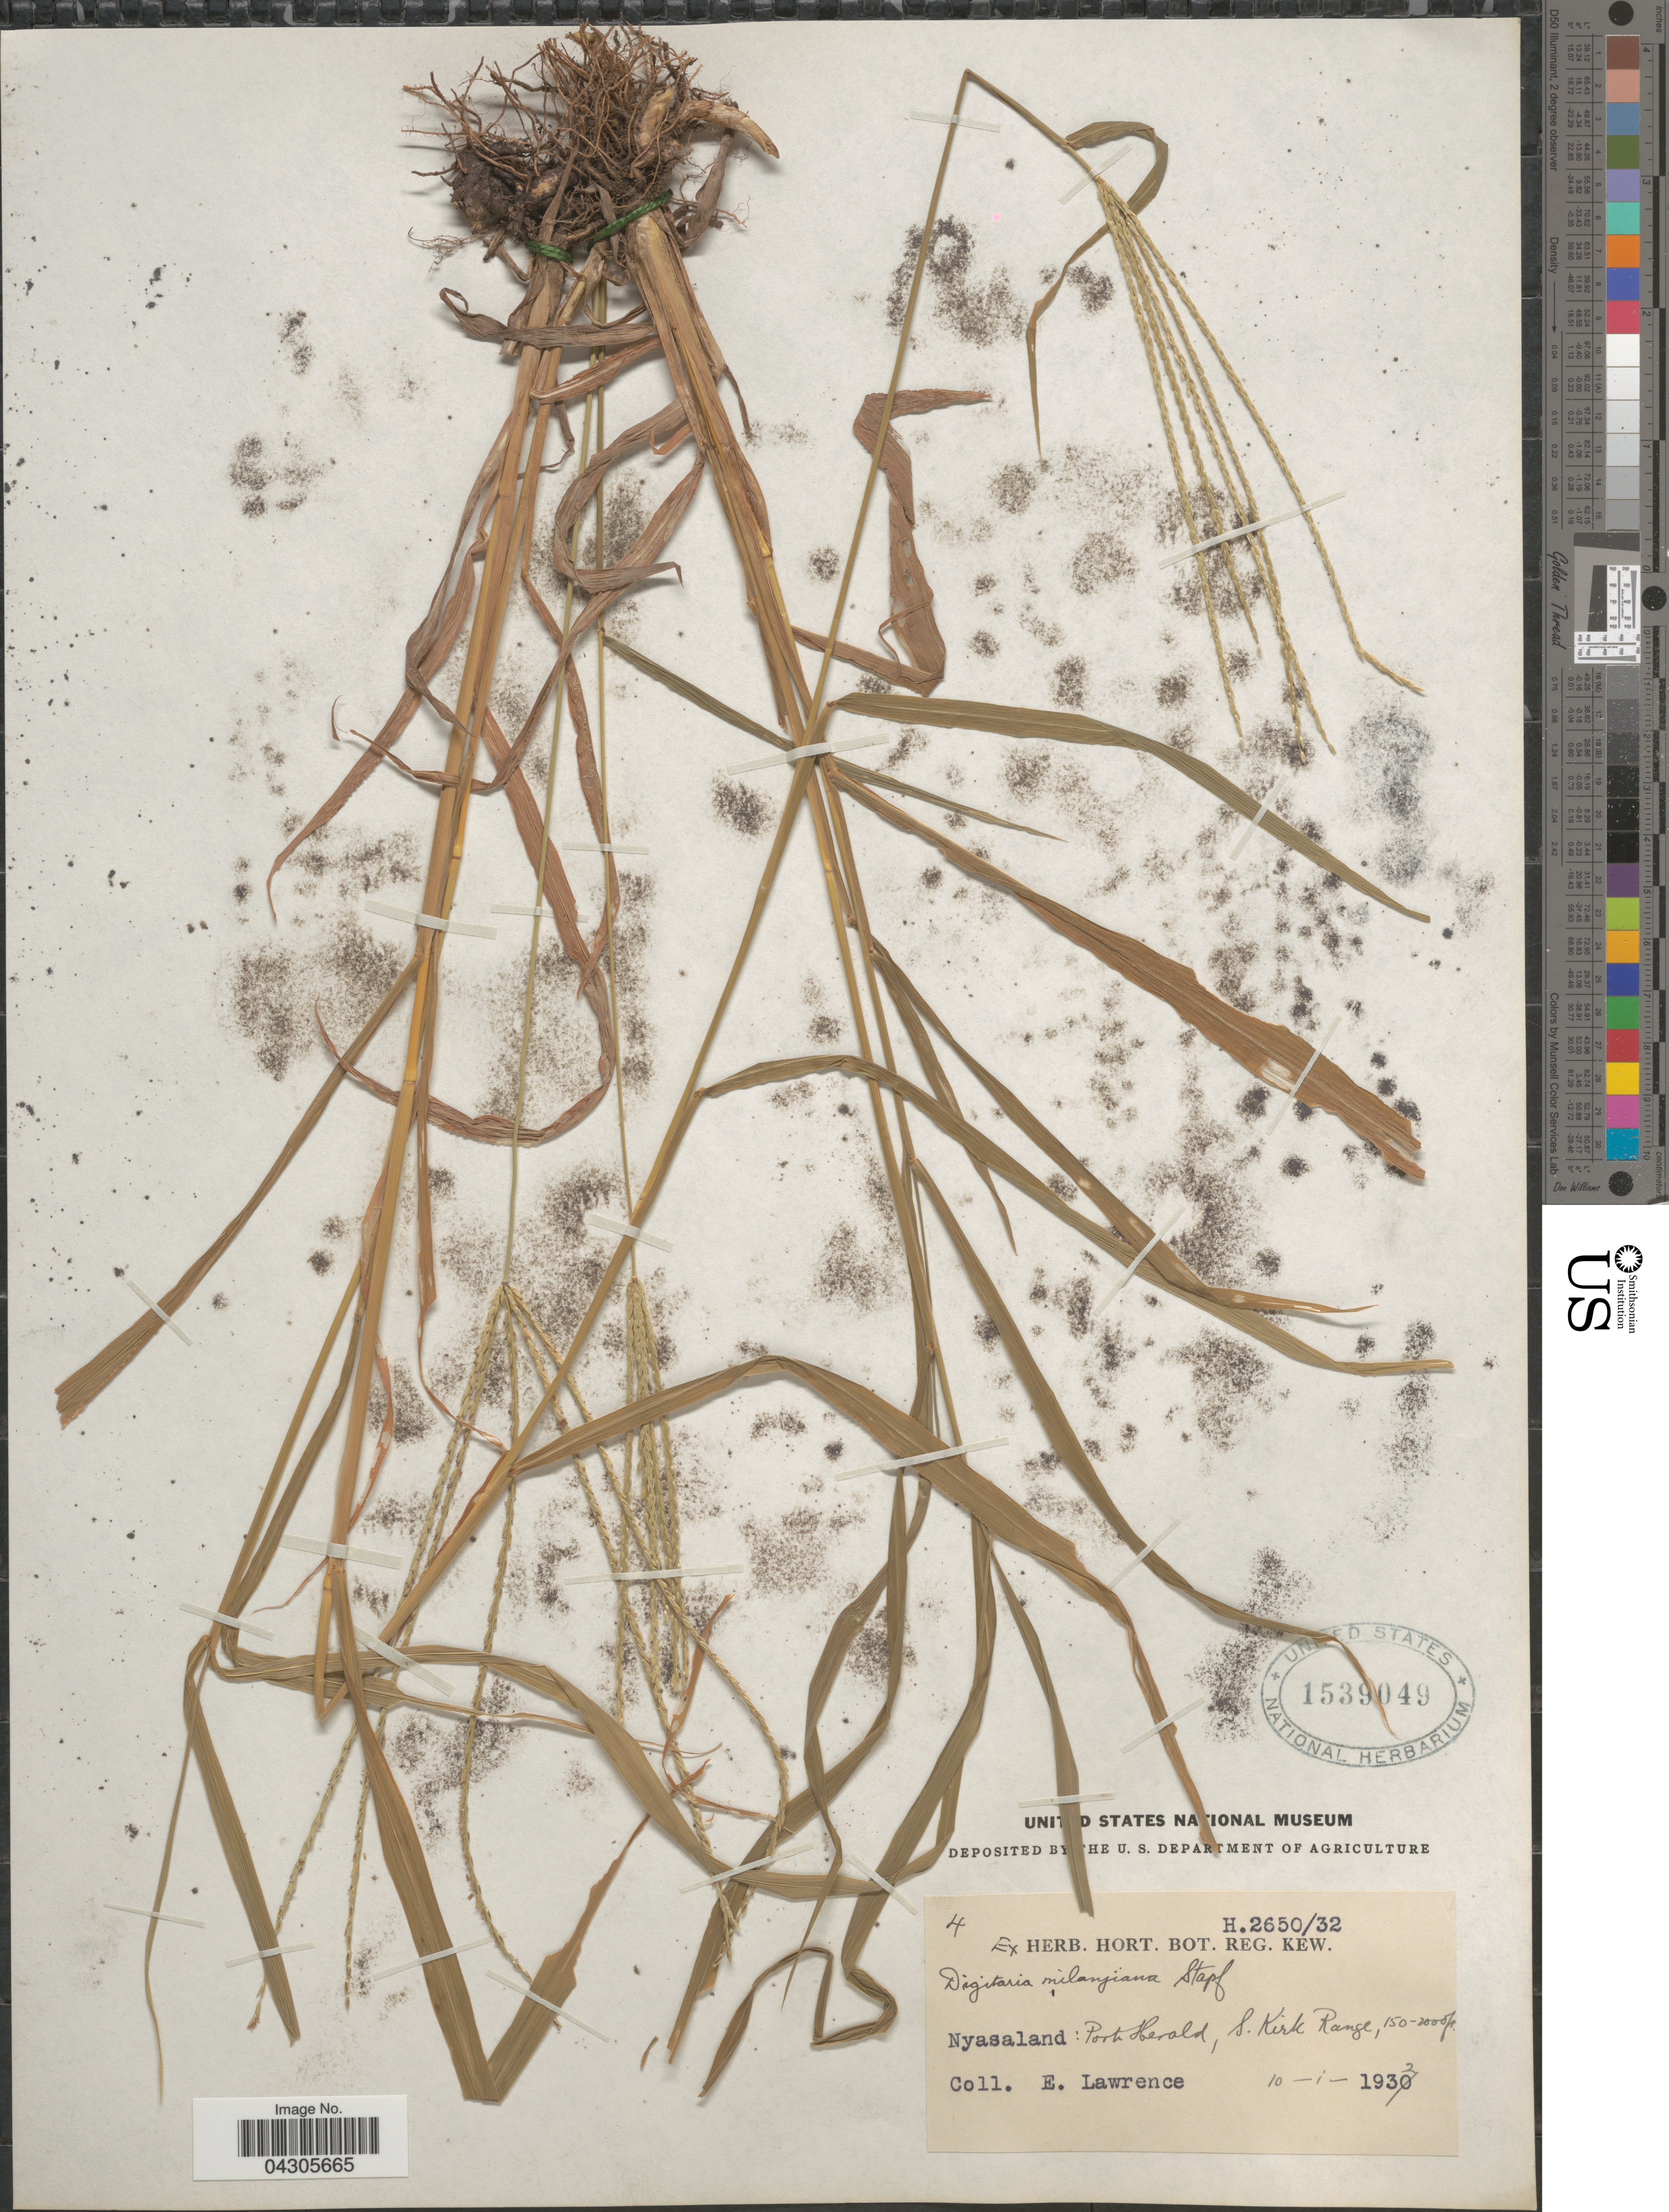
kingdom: Plantae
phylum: Tracheophyta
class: Liliopsida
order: Poales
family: Poaceae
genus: Digitaria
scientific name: Digitaria milanjiana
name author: (Rendle) Stapf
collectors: E. Lawrence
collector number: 4/H.2650/32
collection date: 1932-01-10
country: Malawi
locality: Nyasaland: Port Herald,S. Kirk Range.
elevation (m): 46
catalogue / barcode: US 1539049